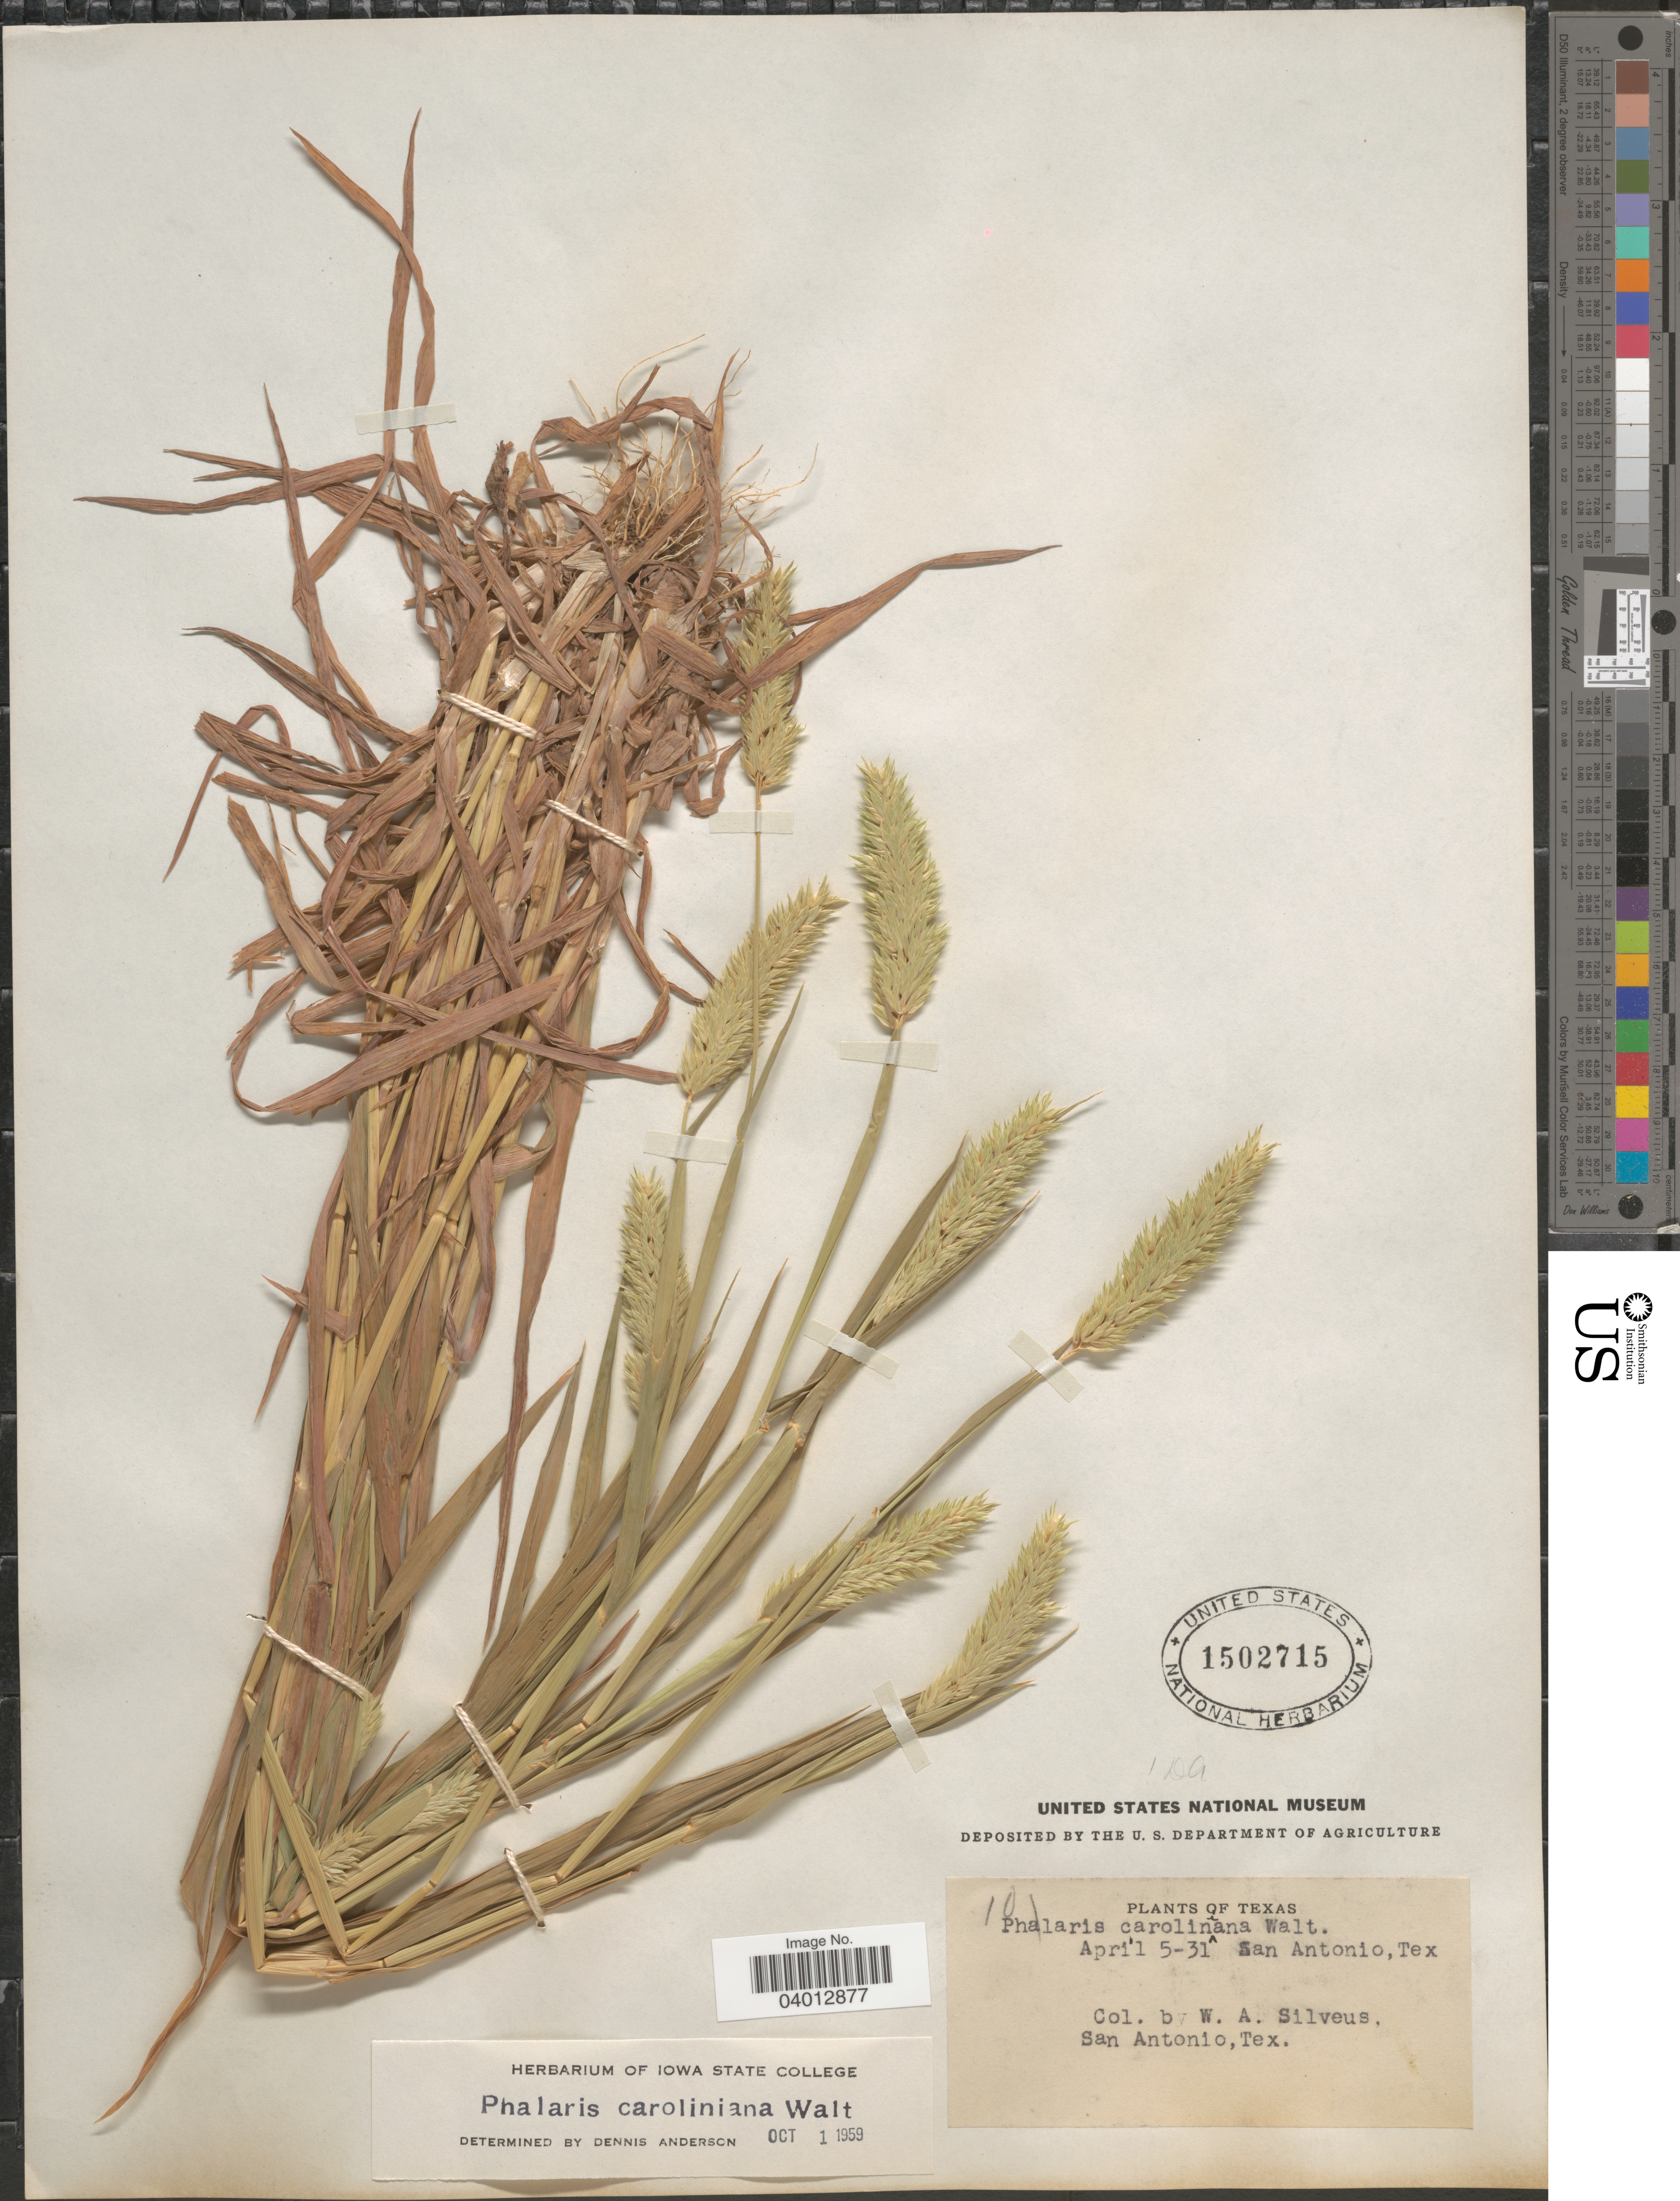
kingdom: Plantae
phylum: Tracheophyta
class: Liliopsida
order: Poales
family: Poaceae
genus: Phalaris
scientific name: Phalaris caroliniana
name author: Walter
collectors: W. Silveus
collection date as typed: Transcribed d/m/y: 5/4/31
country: United States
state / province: Texas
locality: San Antonio.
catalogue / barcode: US 1502715